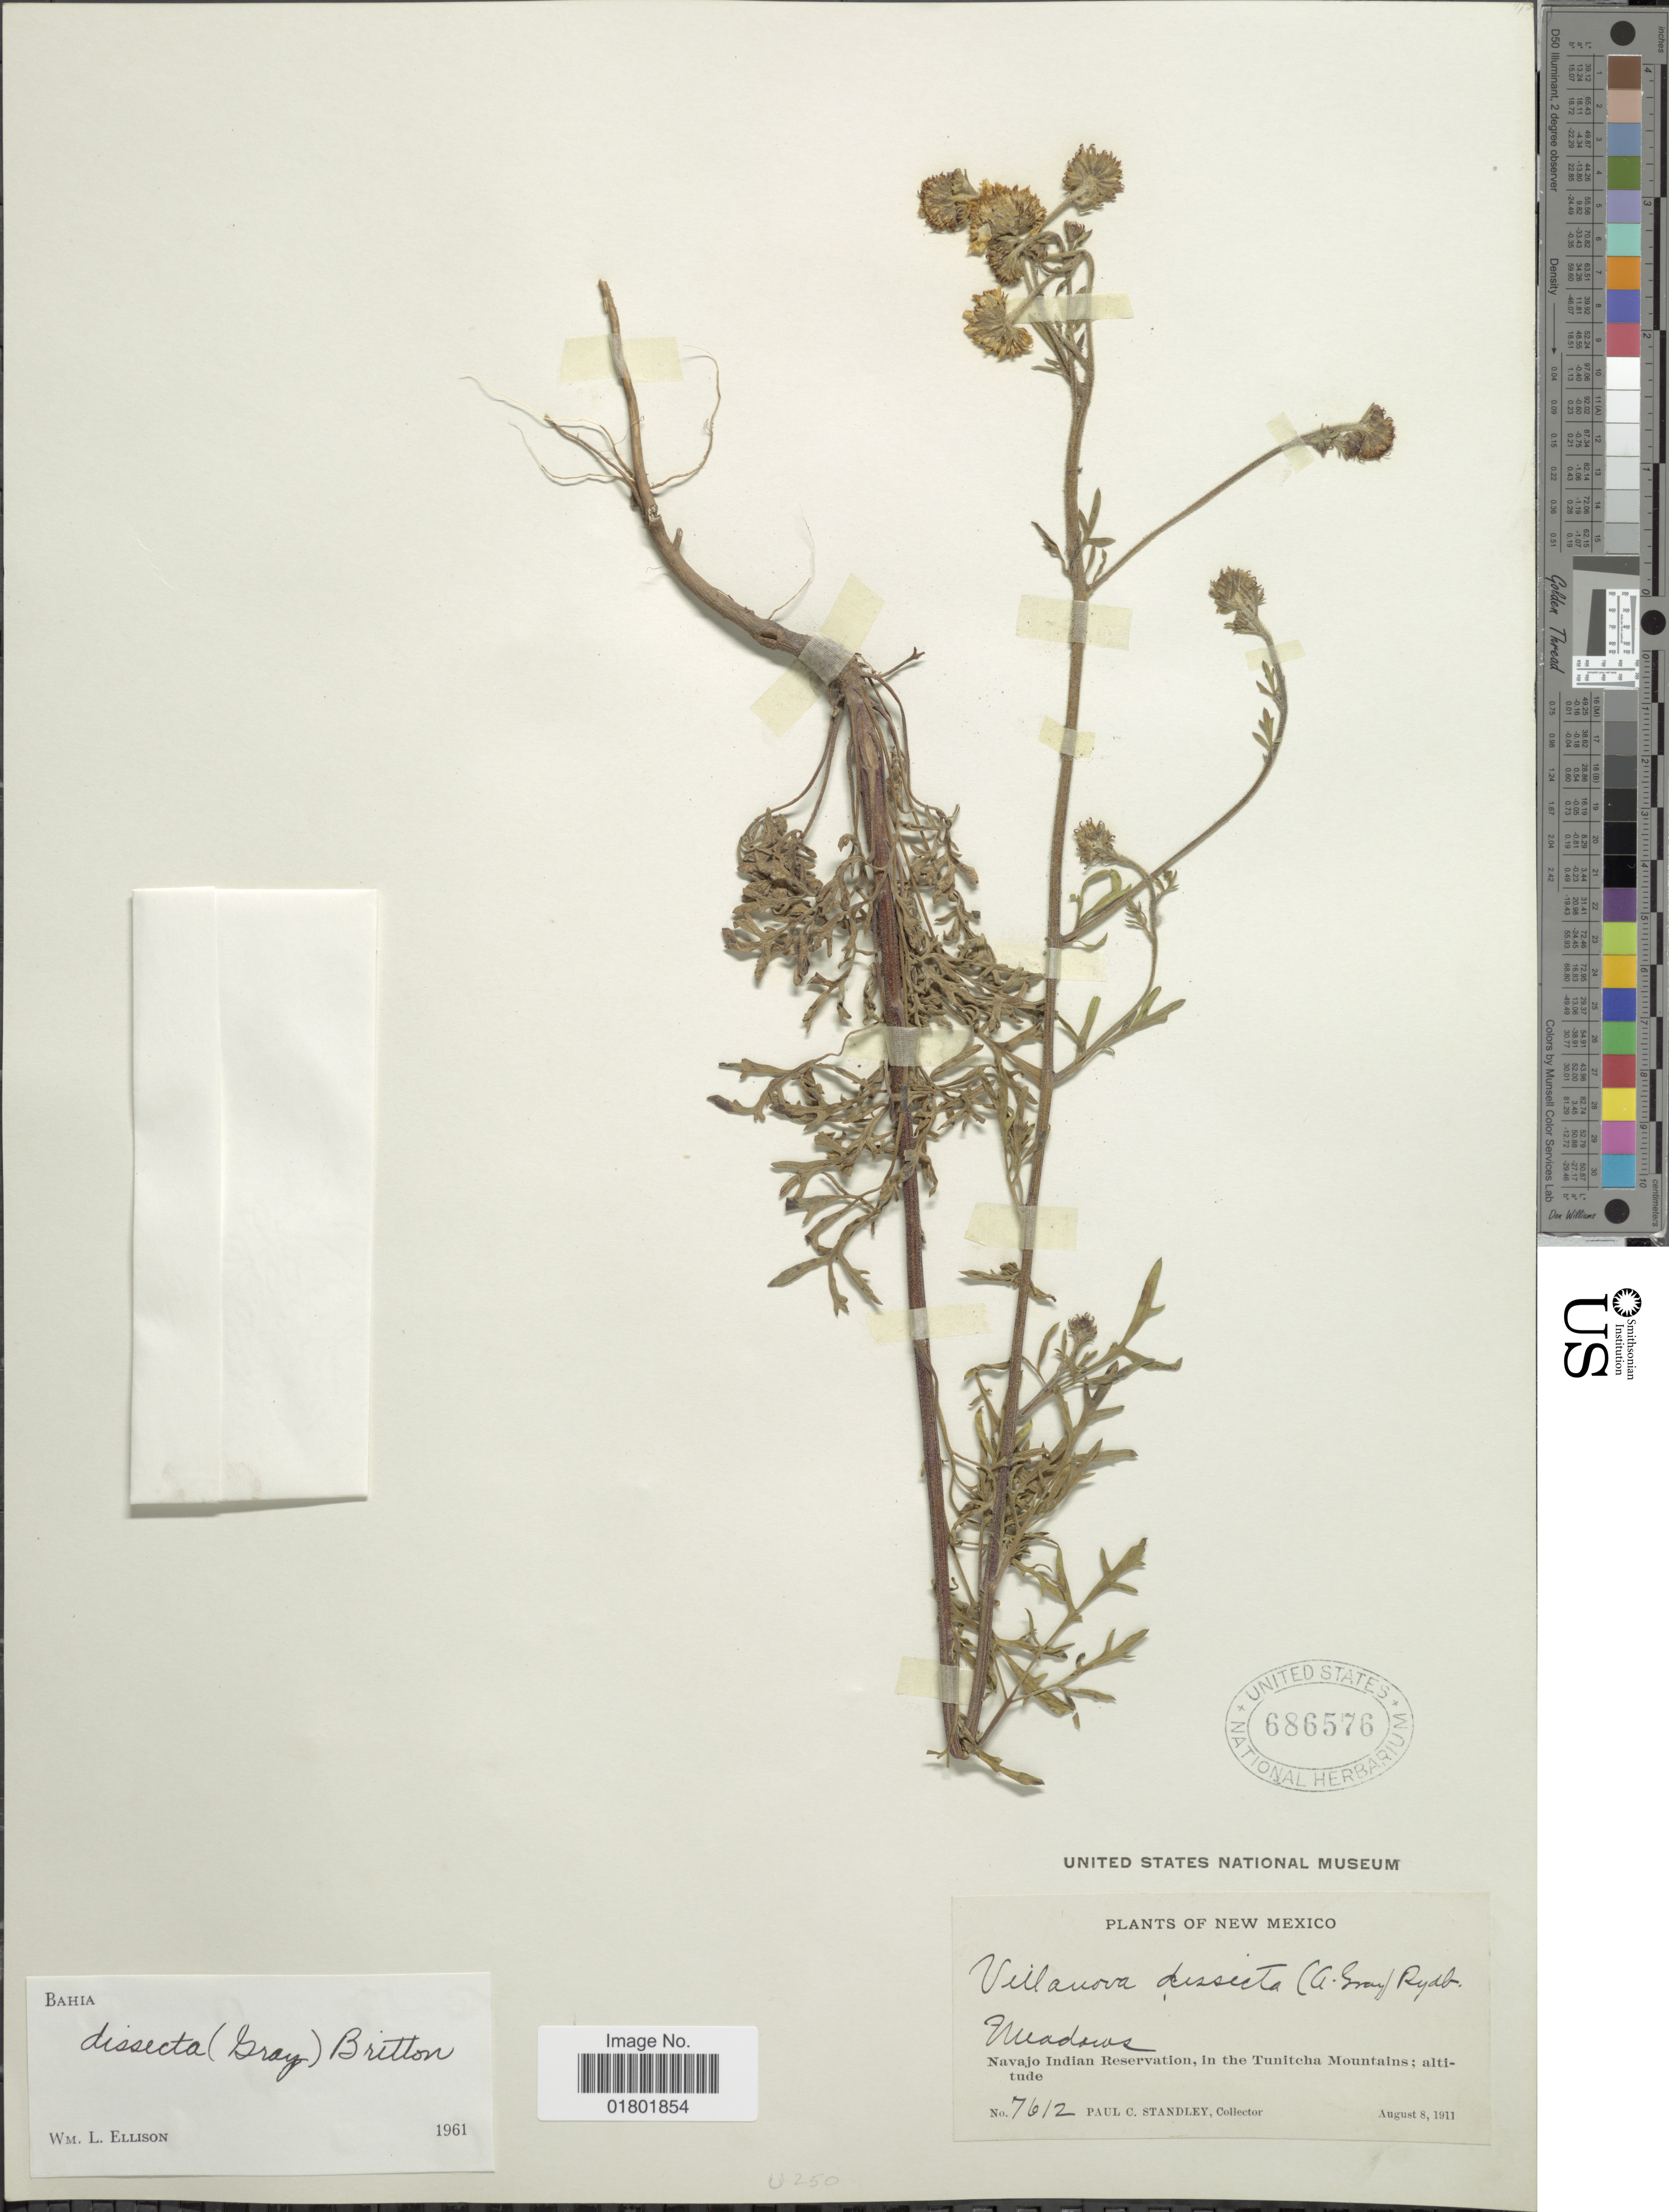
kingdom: Plantae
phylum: Tracheophyta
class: Magnoliopsida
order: Asterales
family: Asteraceae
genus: Bahia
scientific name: Bahia dissecta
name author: (A. Gray) Britton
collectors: P. C. Standley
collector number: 7612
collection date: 1911-08-08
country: United States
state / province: New Mexico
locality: Navajo Indian Reservation, in the Tunitcha Mountains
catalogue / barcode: US 686576